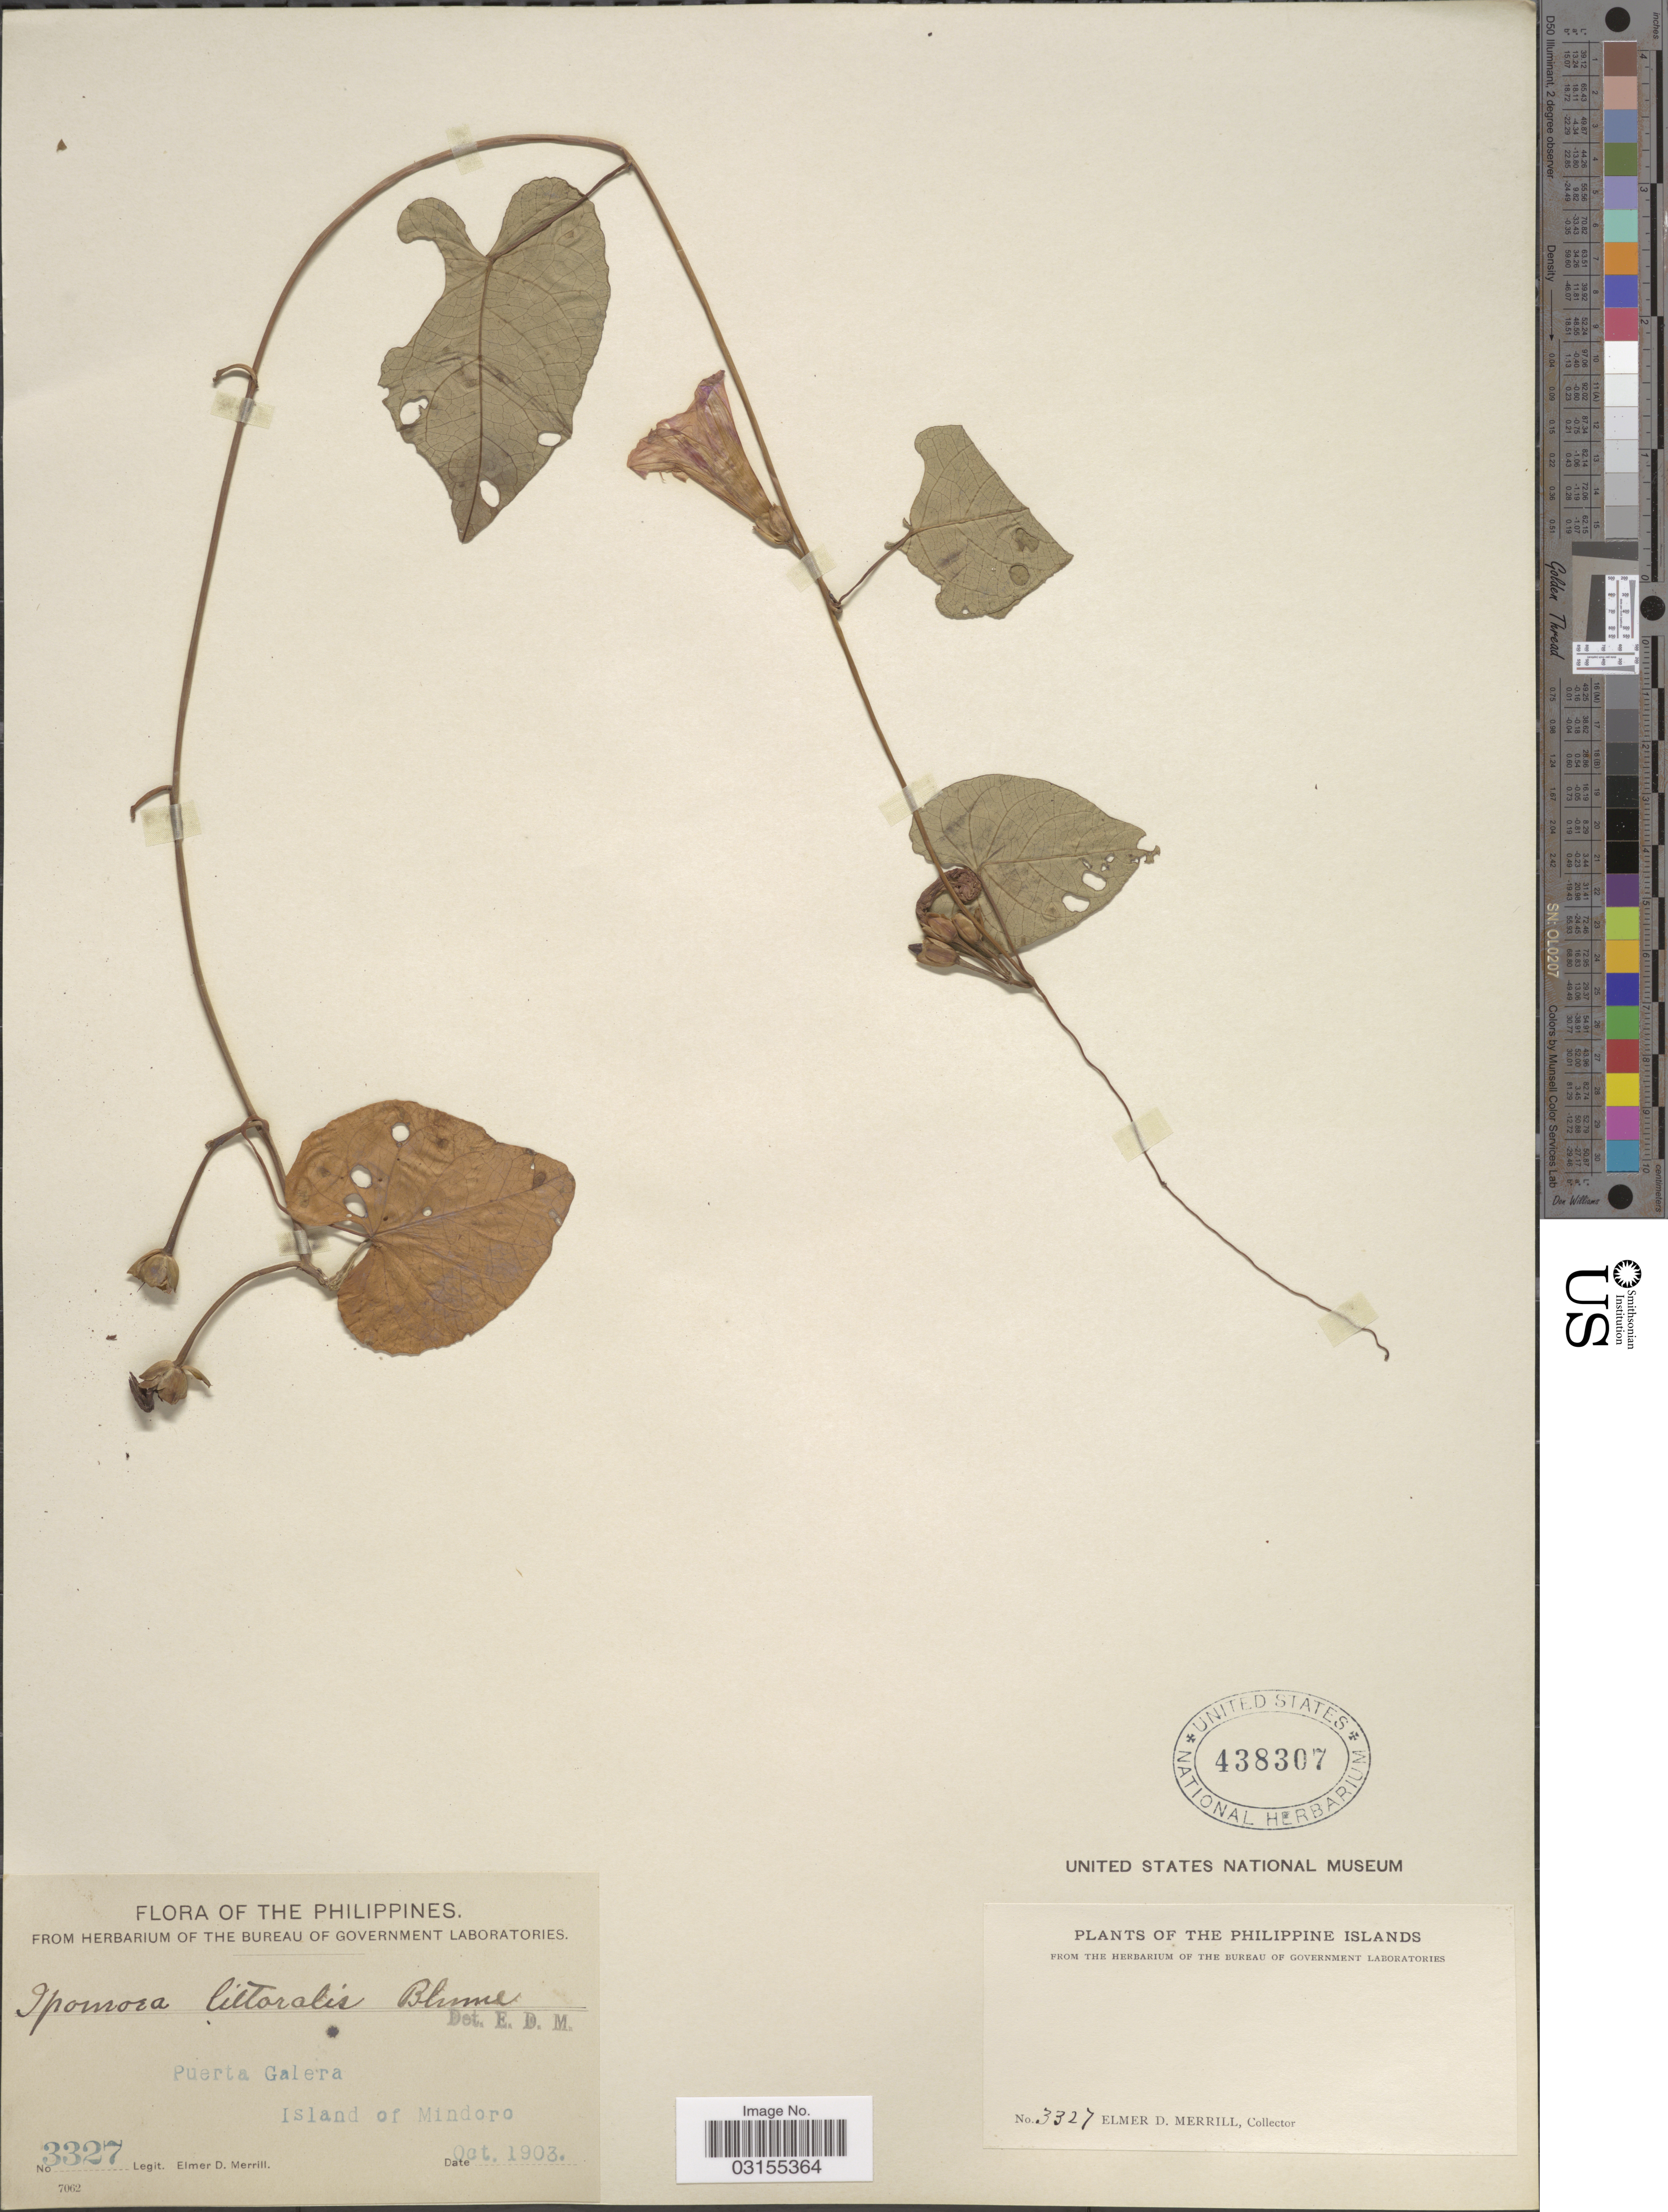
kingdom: Plantae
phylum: Tracheophyta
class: Magnoliopsida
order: Solanales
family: Convolvulaceae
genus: Ipomoea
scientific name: Ipomoea littoralis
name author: Blume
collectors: E. D. Merrill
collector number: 3327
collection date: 1903-10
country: Philippines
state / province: Mimaropa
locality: The Philippine Islands. Puerta Galera, Island of Mindoro.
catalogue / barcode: US 438307